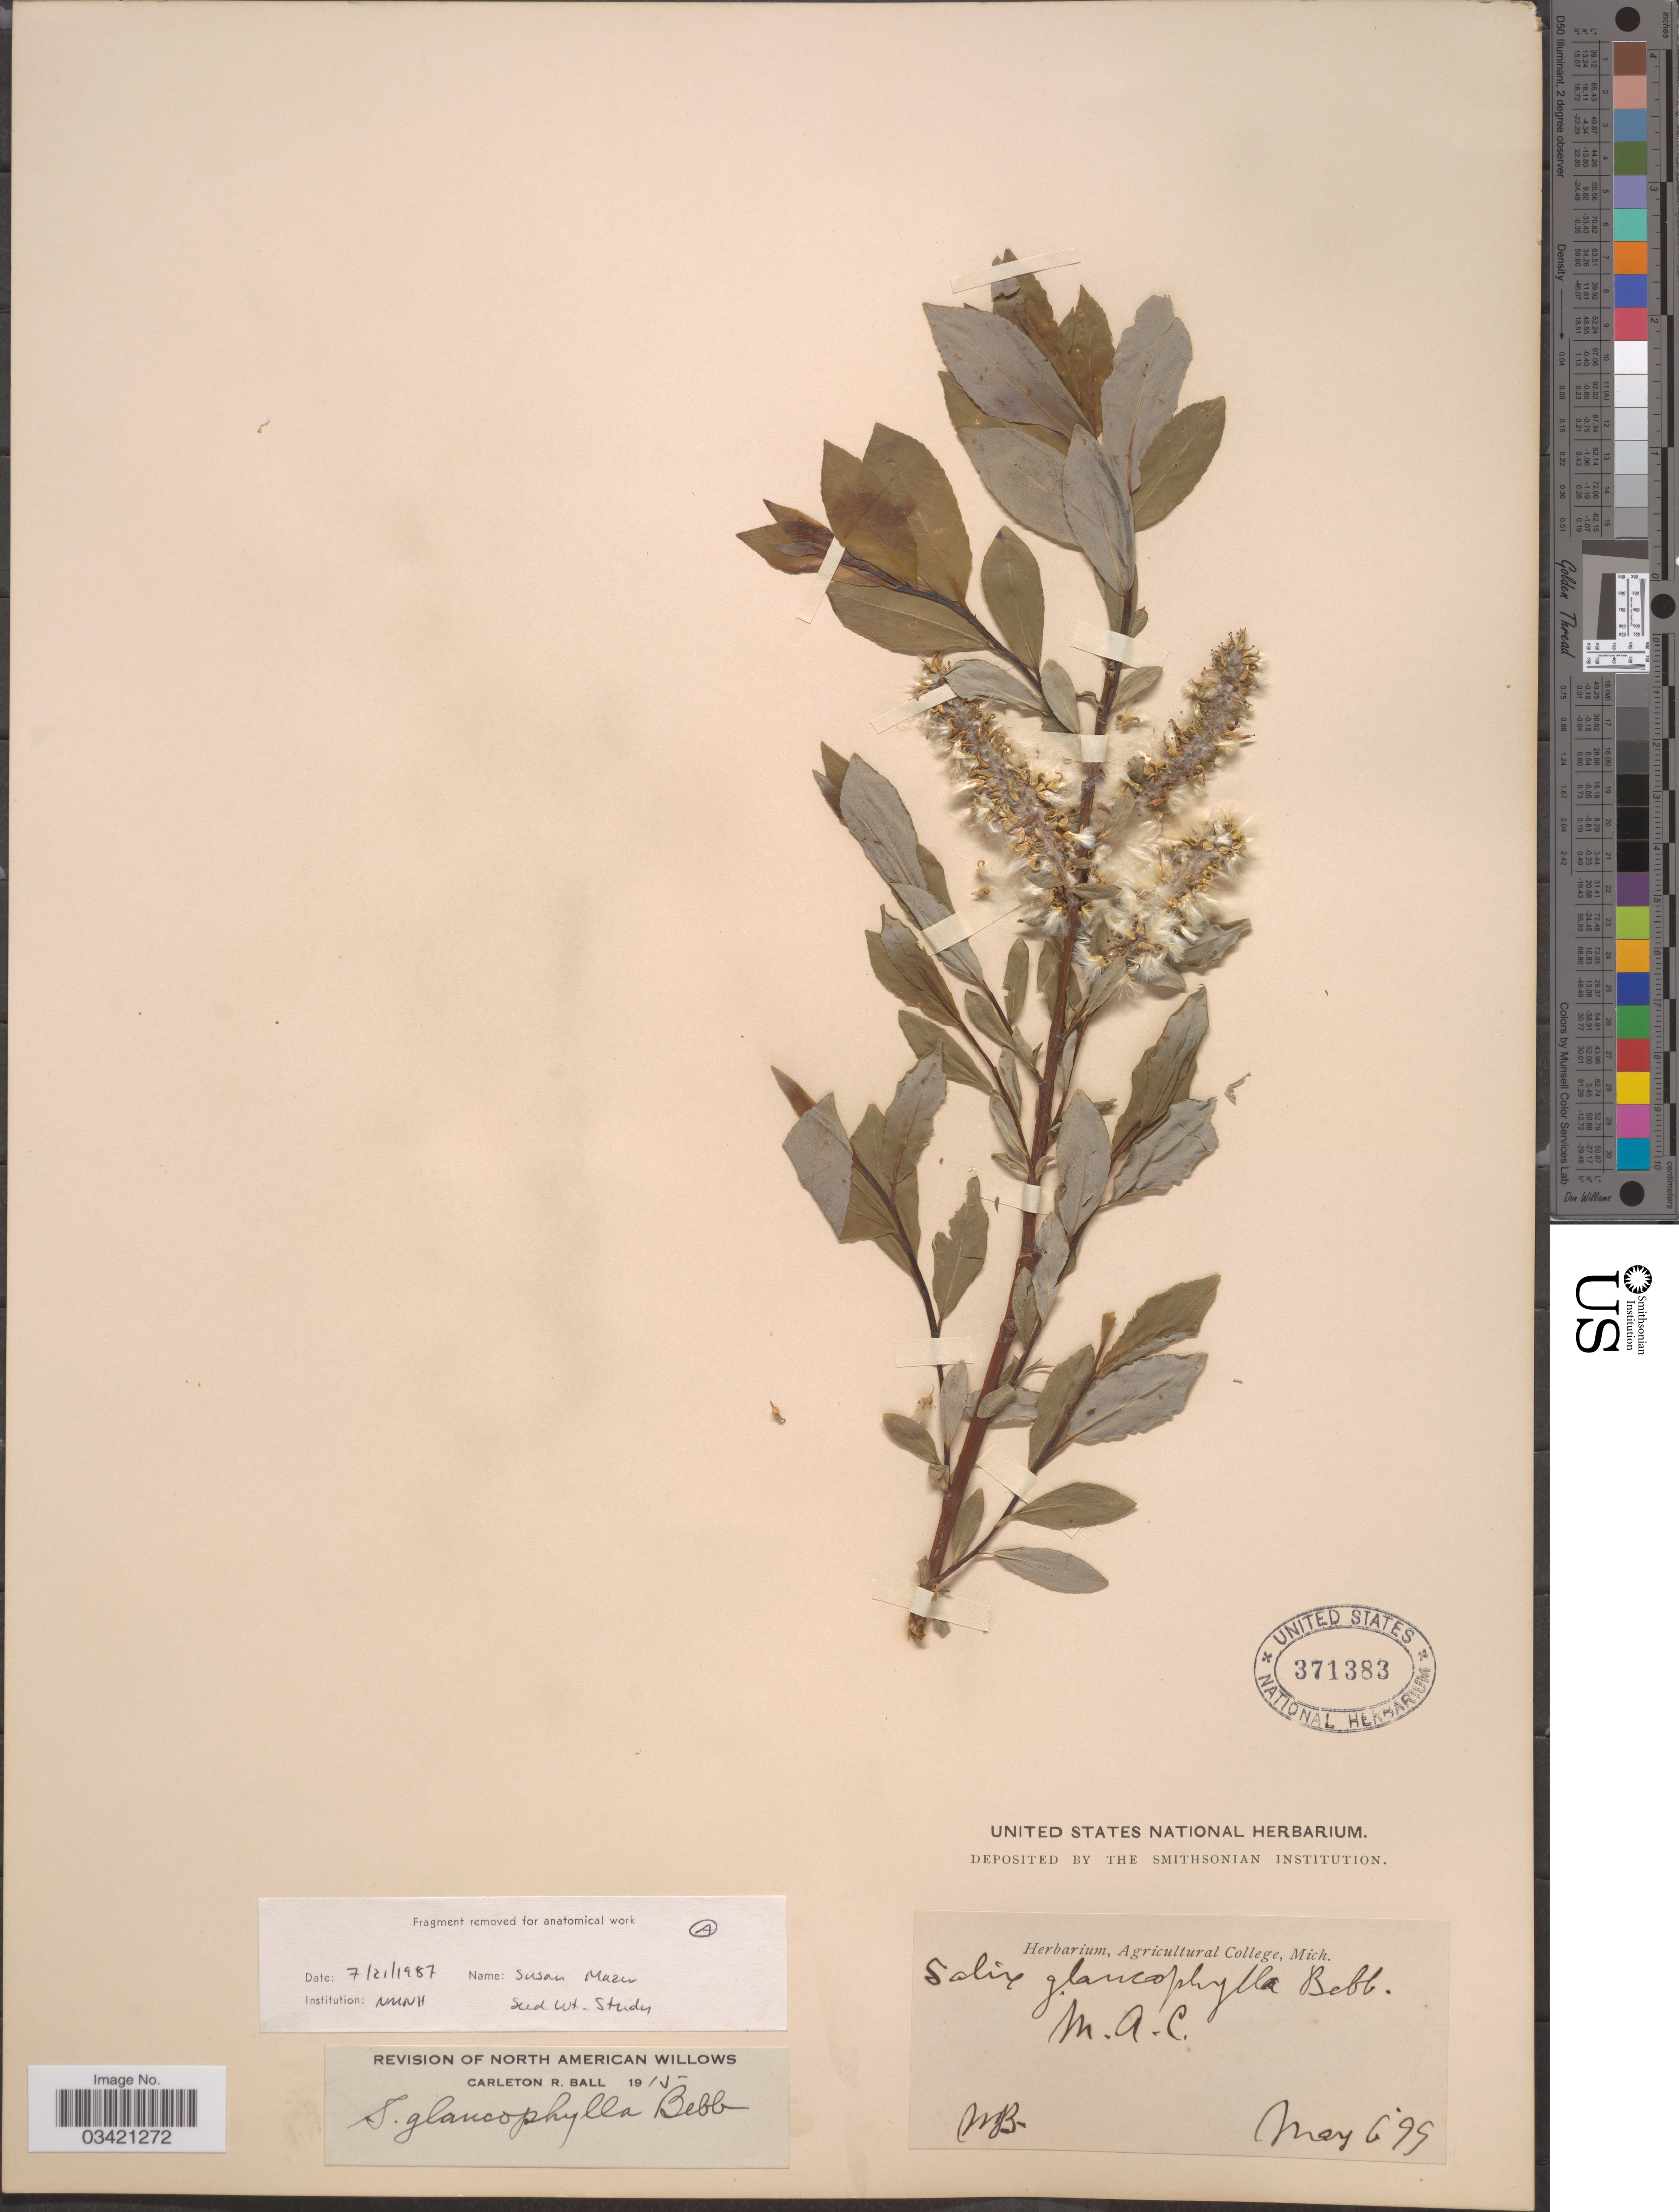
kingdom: Plantae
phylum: Tracheophyta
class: Magnoliopsida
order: Malpighiales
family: Salicaceae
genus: Salix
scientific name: Salix glaucophylla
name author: Andersson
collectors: M. J. B.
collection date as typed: Transcribed d/m/y: 6/5/99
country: United States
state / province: Michigan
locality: M.A.C.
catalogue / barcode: US 371383